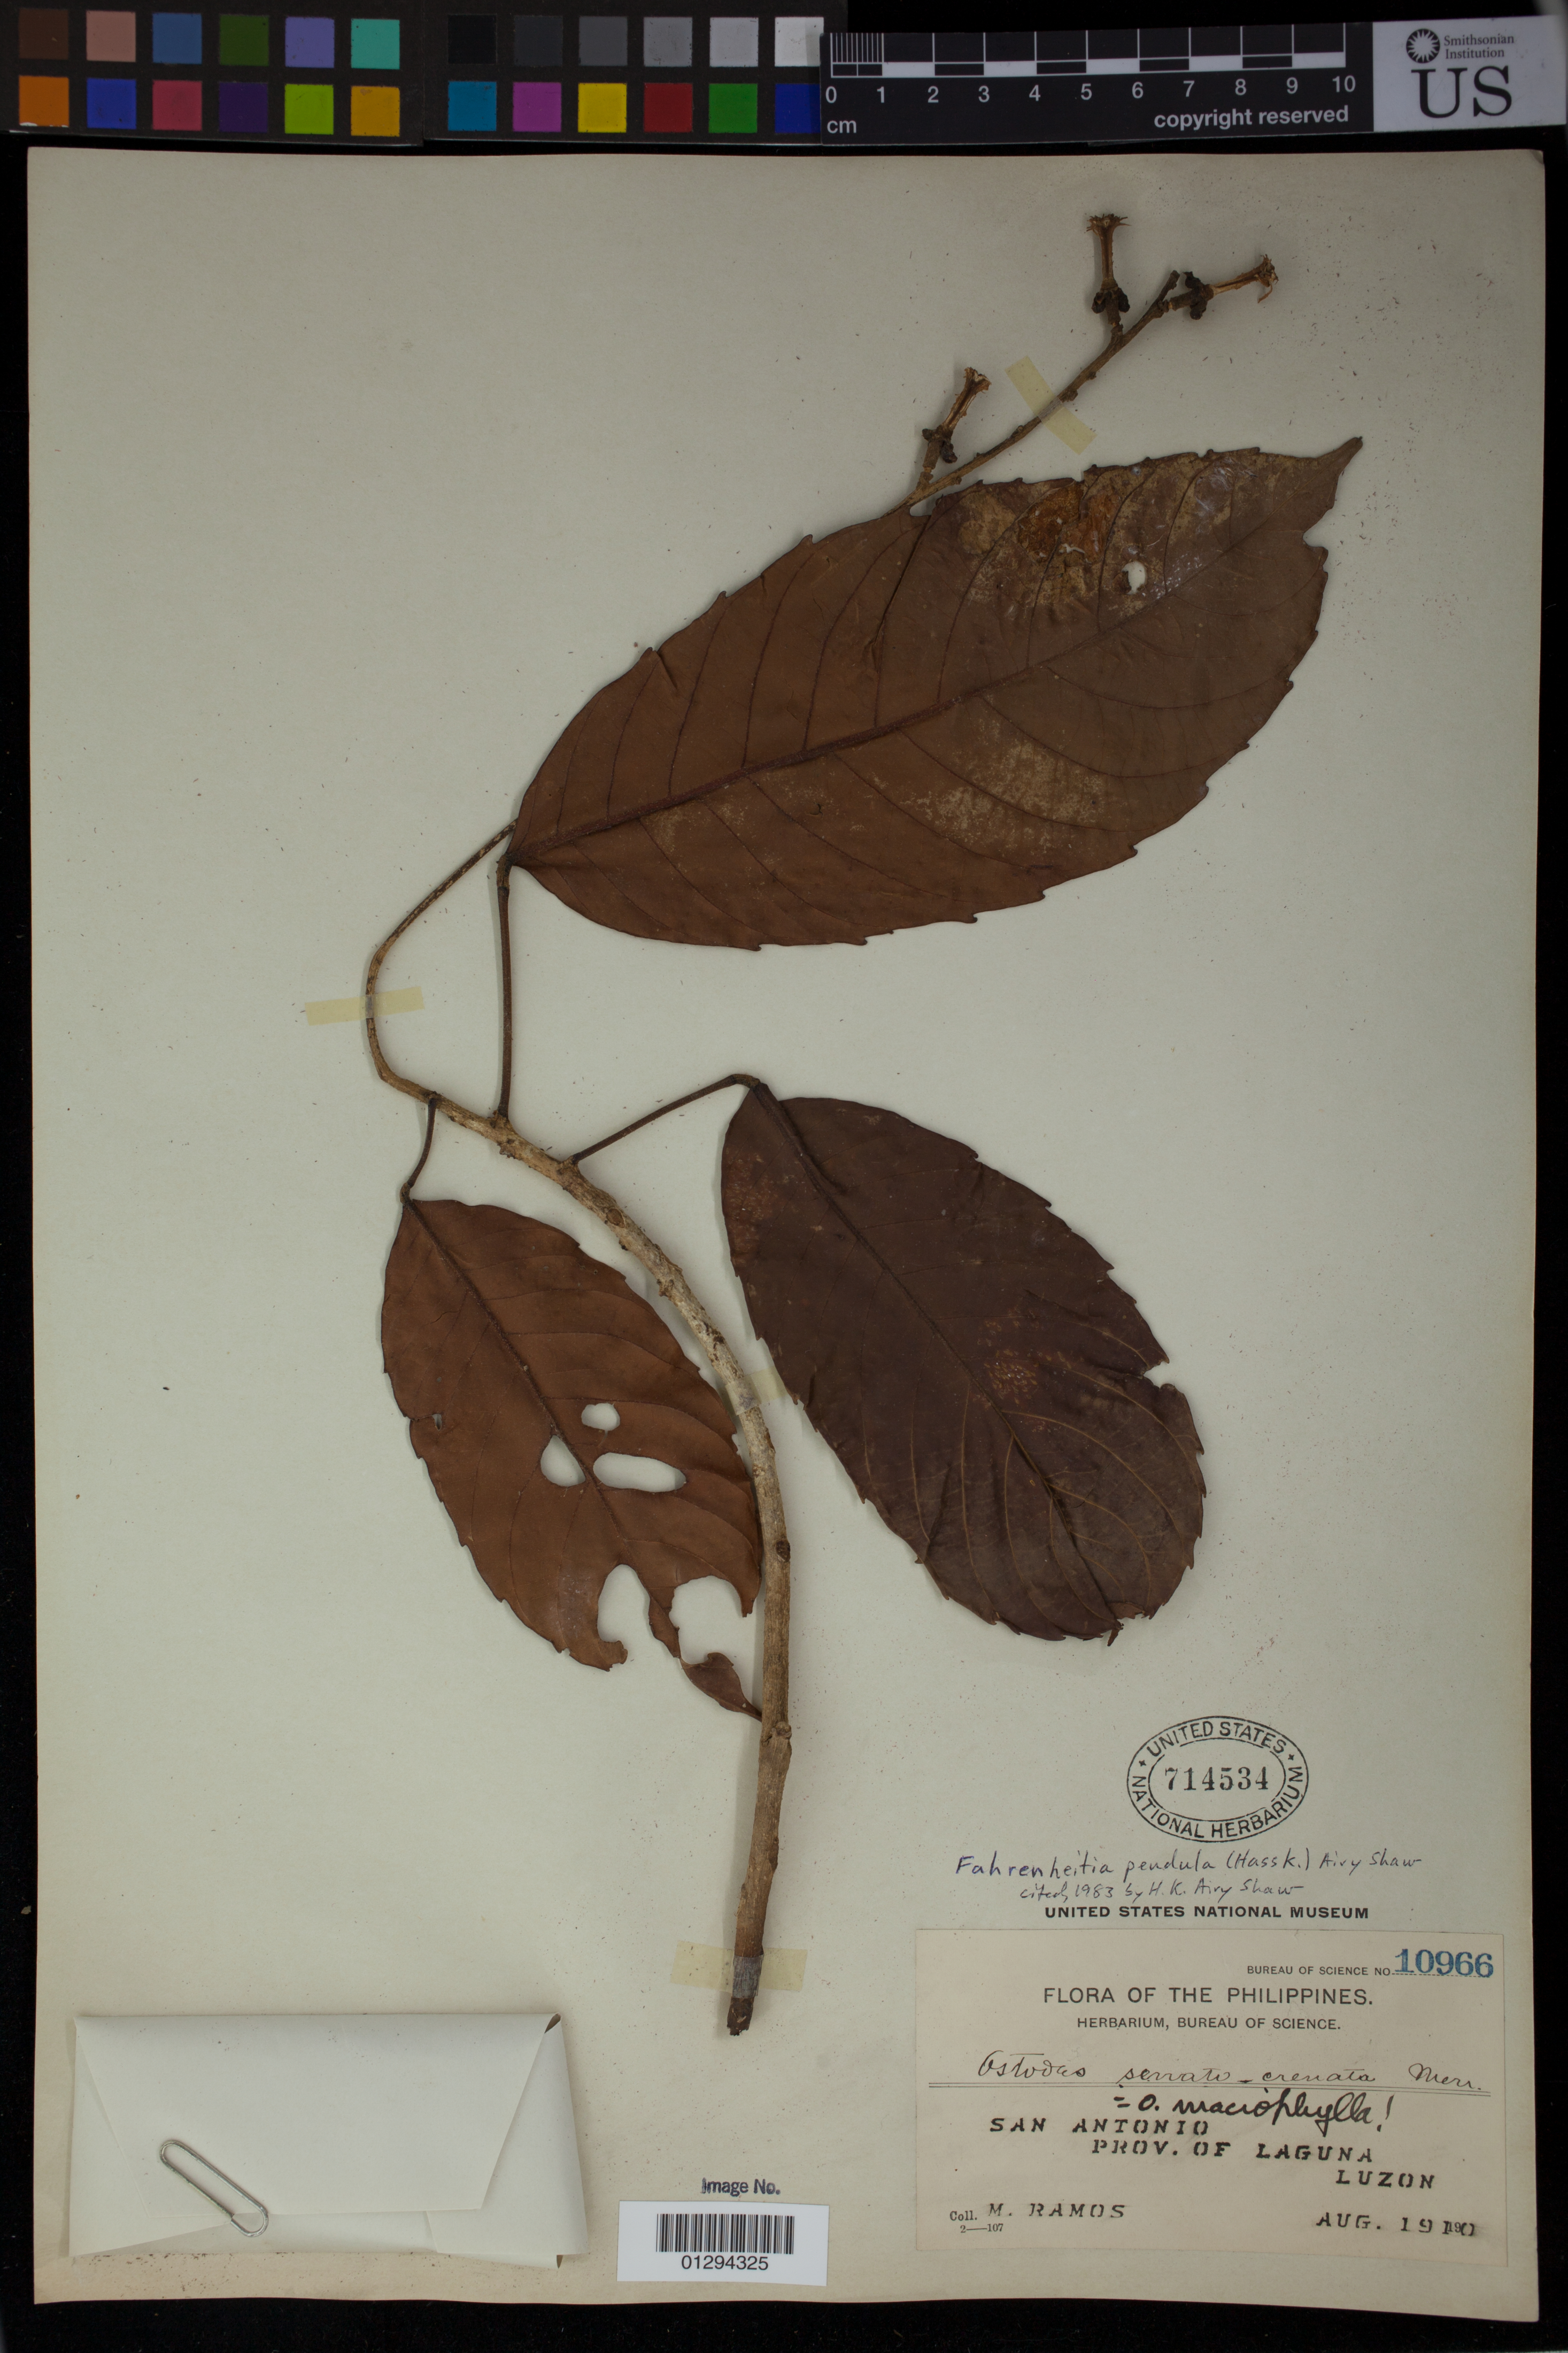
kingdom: Plantae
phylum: Tracheophyta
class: Magnoliopsida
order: Malpighiales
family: Euphorbiaceae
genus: Fahrenheitia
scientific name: Fahrenheitia pendula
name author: (Hassk.) Airy Shaw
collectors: M. Ramos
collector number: Bur. Sci. 10966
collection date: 1910-08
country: Philippines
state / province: Calabarzon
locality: San Antonio, Province of Laguna, Luzon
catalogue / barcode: US 714534